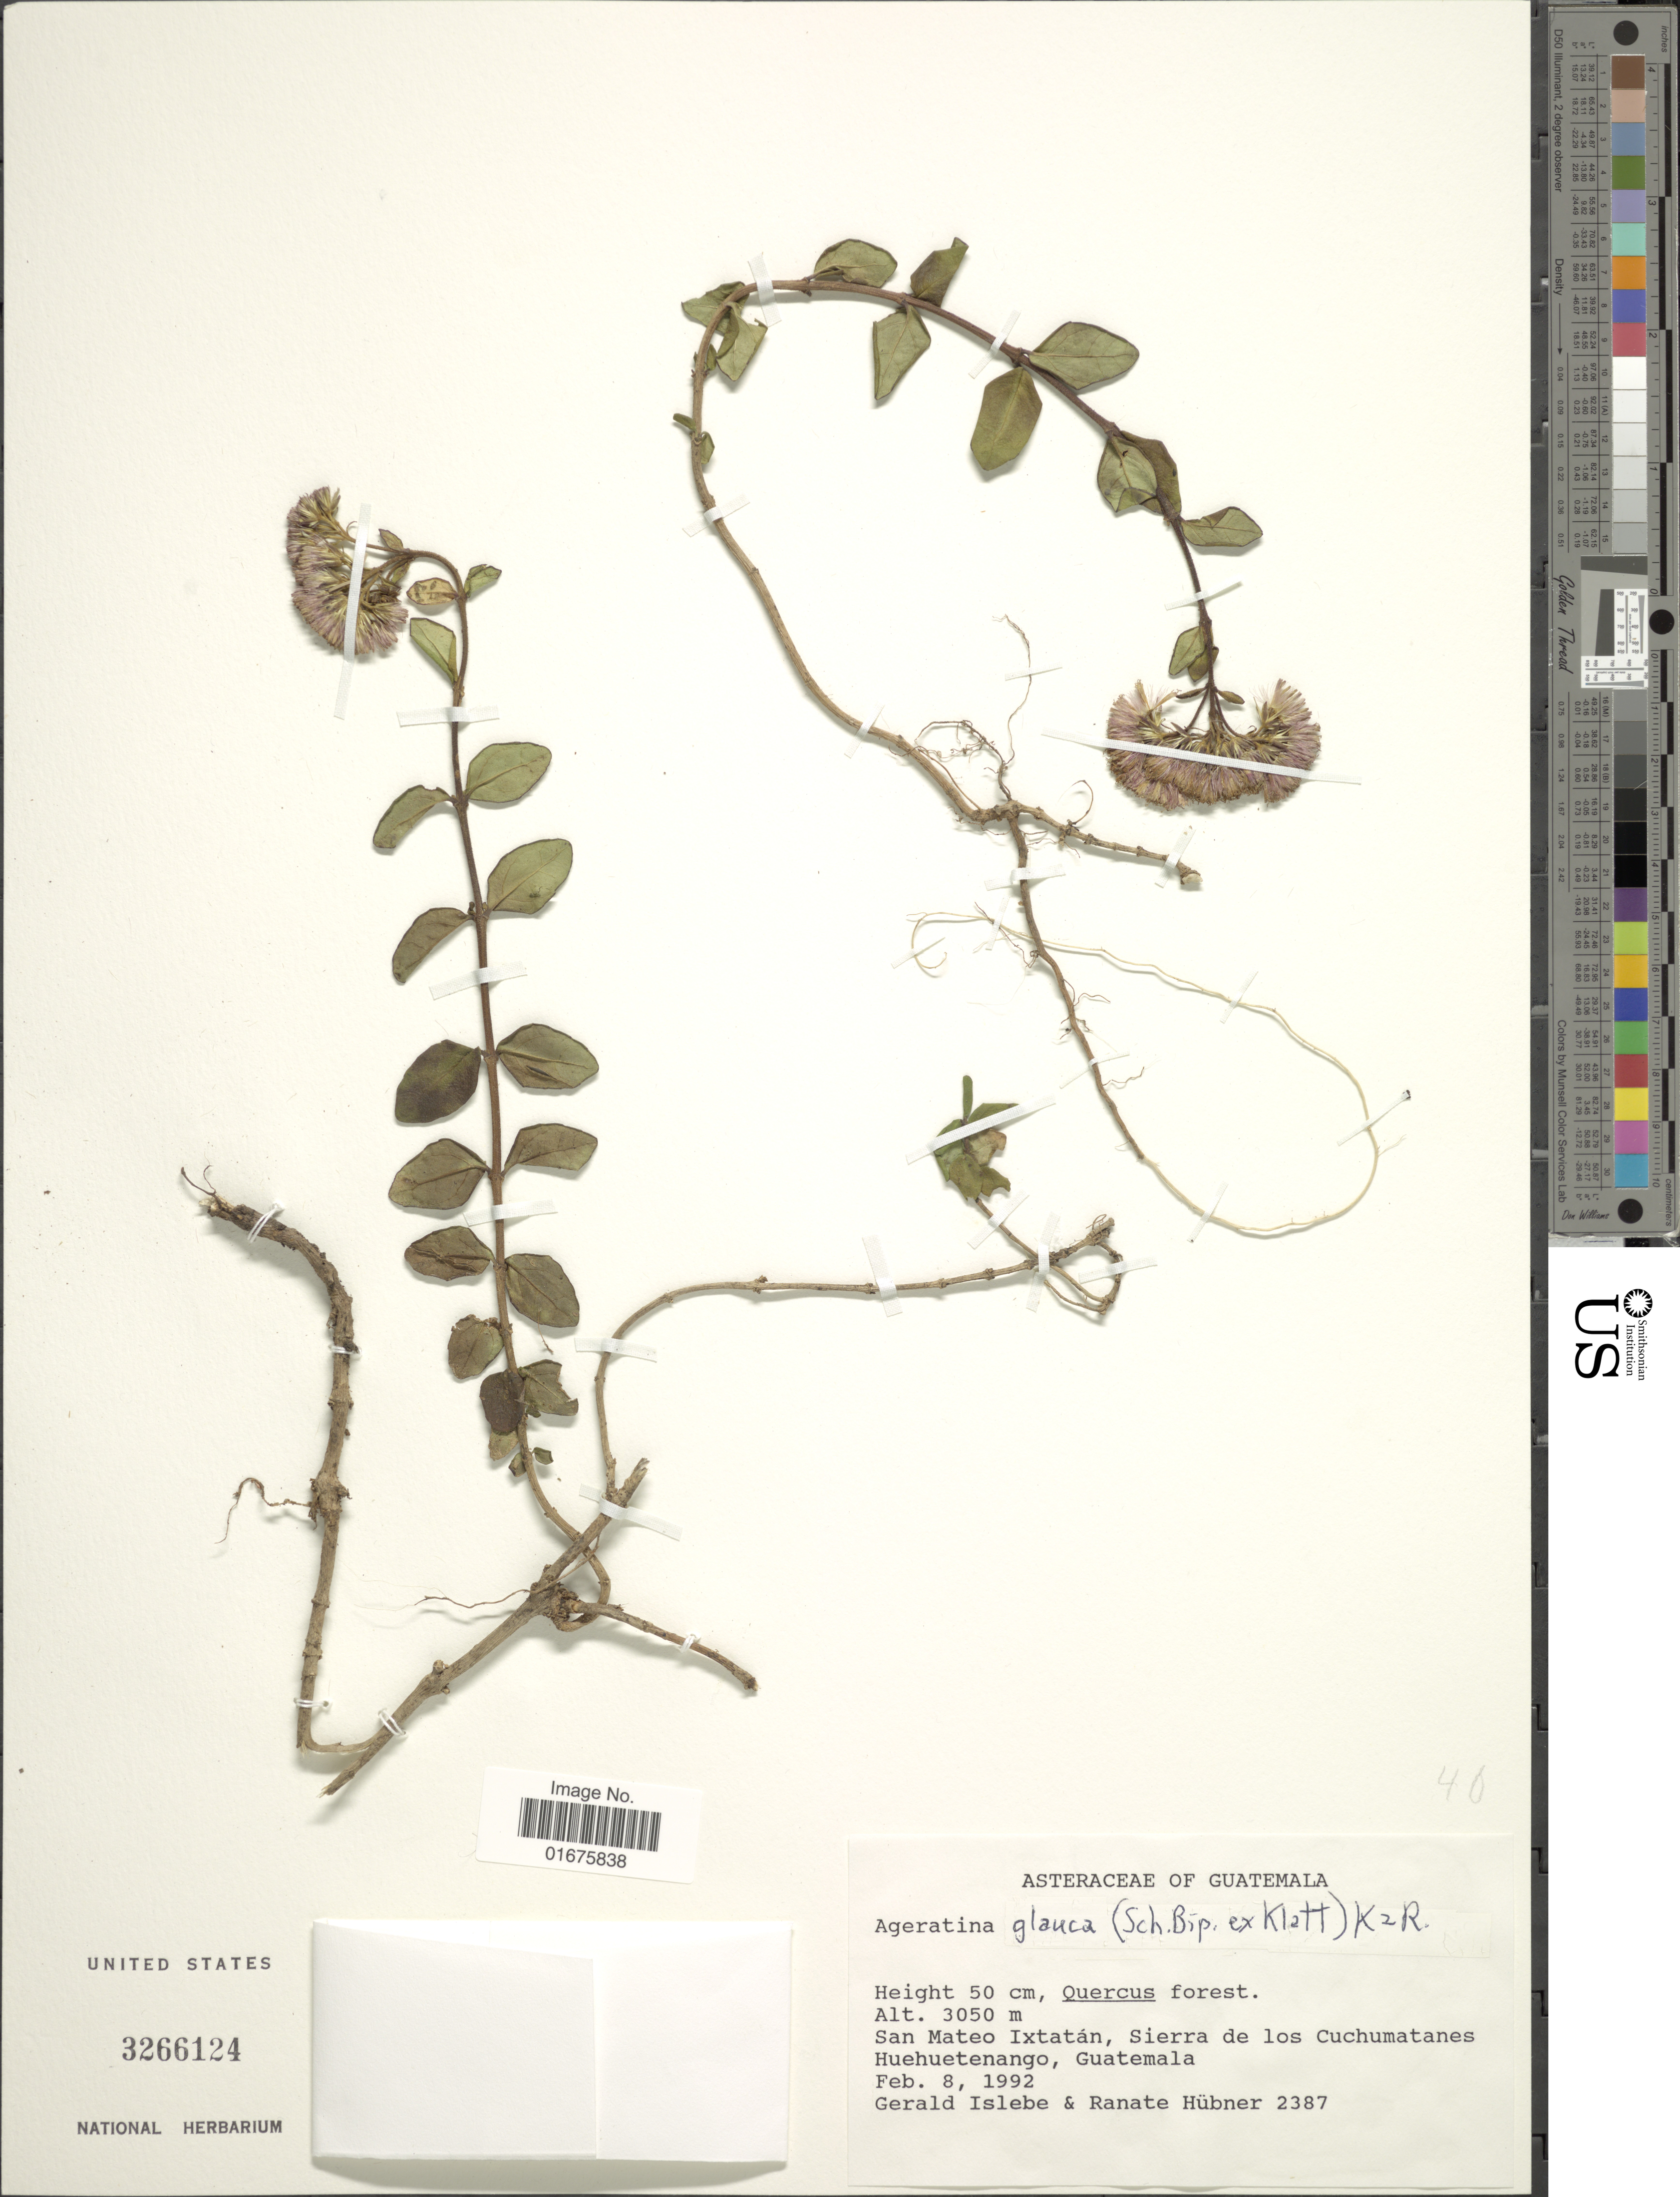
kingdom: Plantae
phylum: Tracheophyta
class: Magnoliopsida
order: Asterales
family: Asteraceae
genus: Ageratina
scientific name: Ageratina glauca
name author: (Sch. Bip. ex Klatt) R.M. King & H. Rob.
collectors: G. Islebe & R. Hubner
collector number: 2387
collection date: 1992-02-08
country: Guatemala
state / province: Huehuetenango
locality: Quercus forest, San Matea Ixtatán, Sierra de los Cuchumatanes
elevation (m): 3050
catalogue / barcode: US 3266124